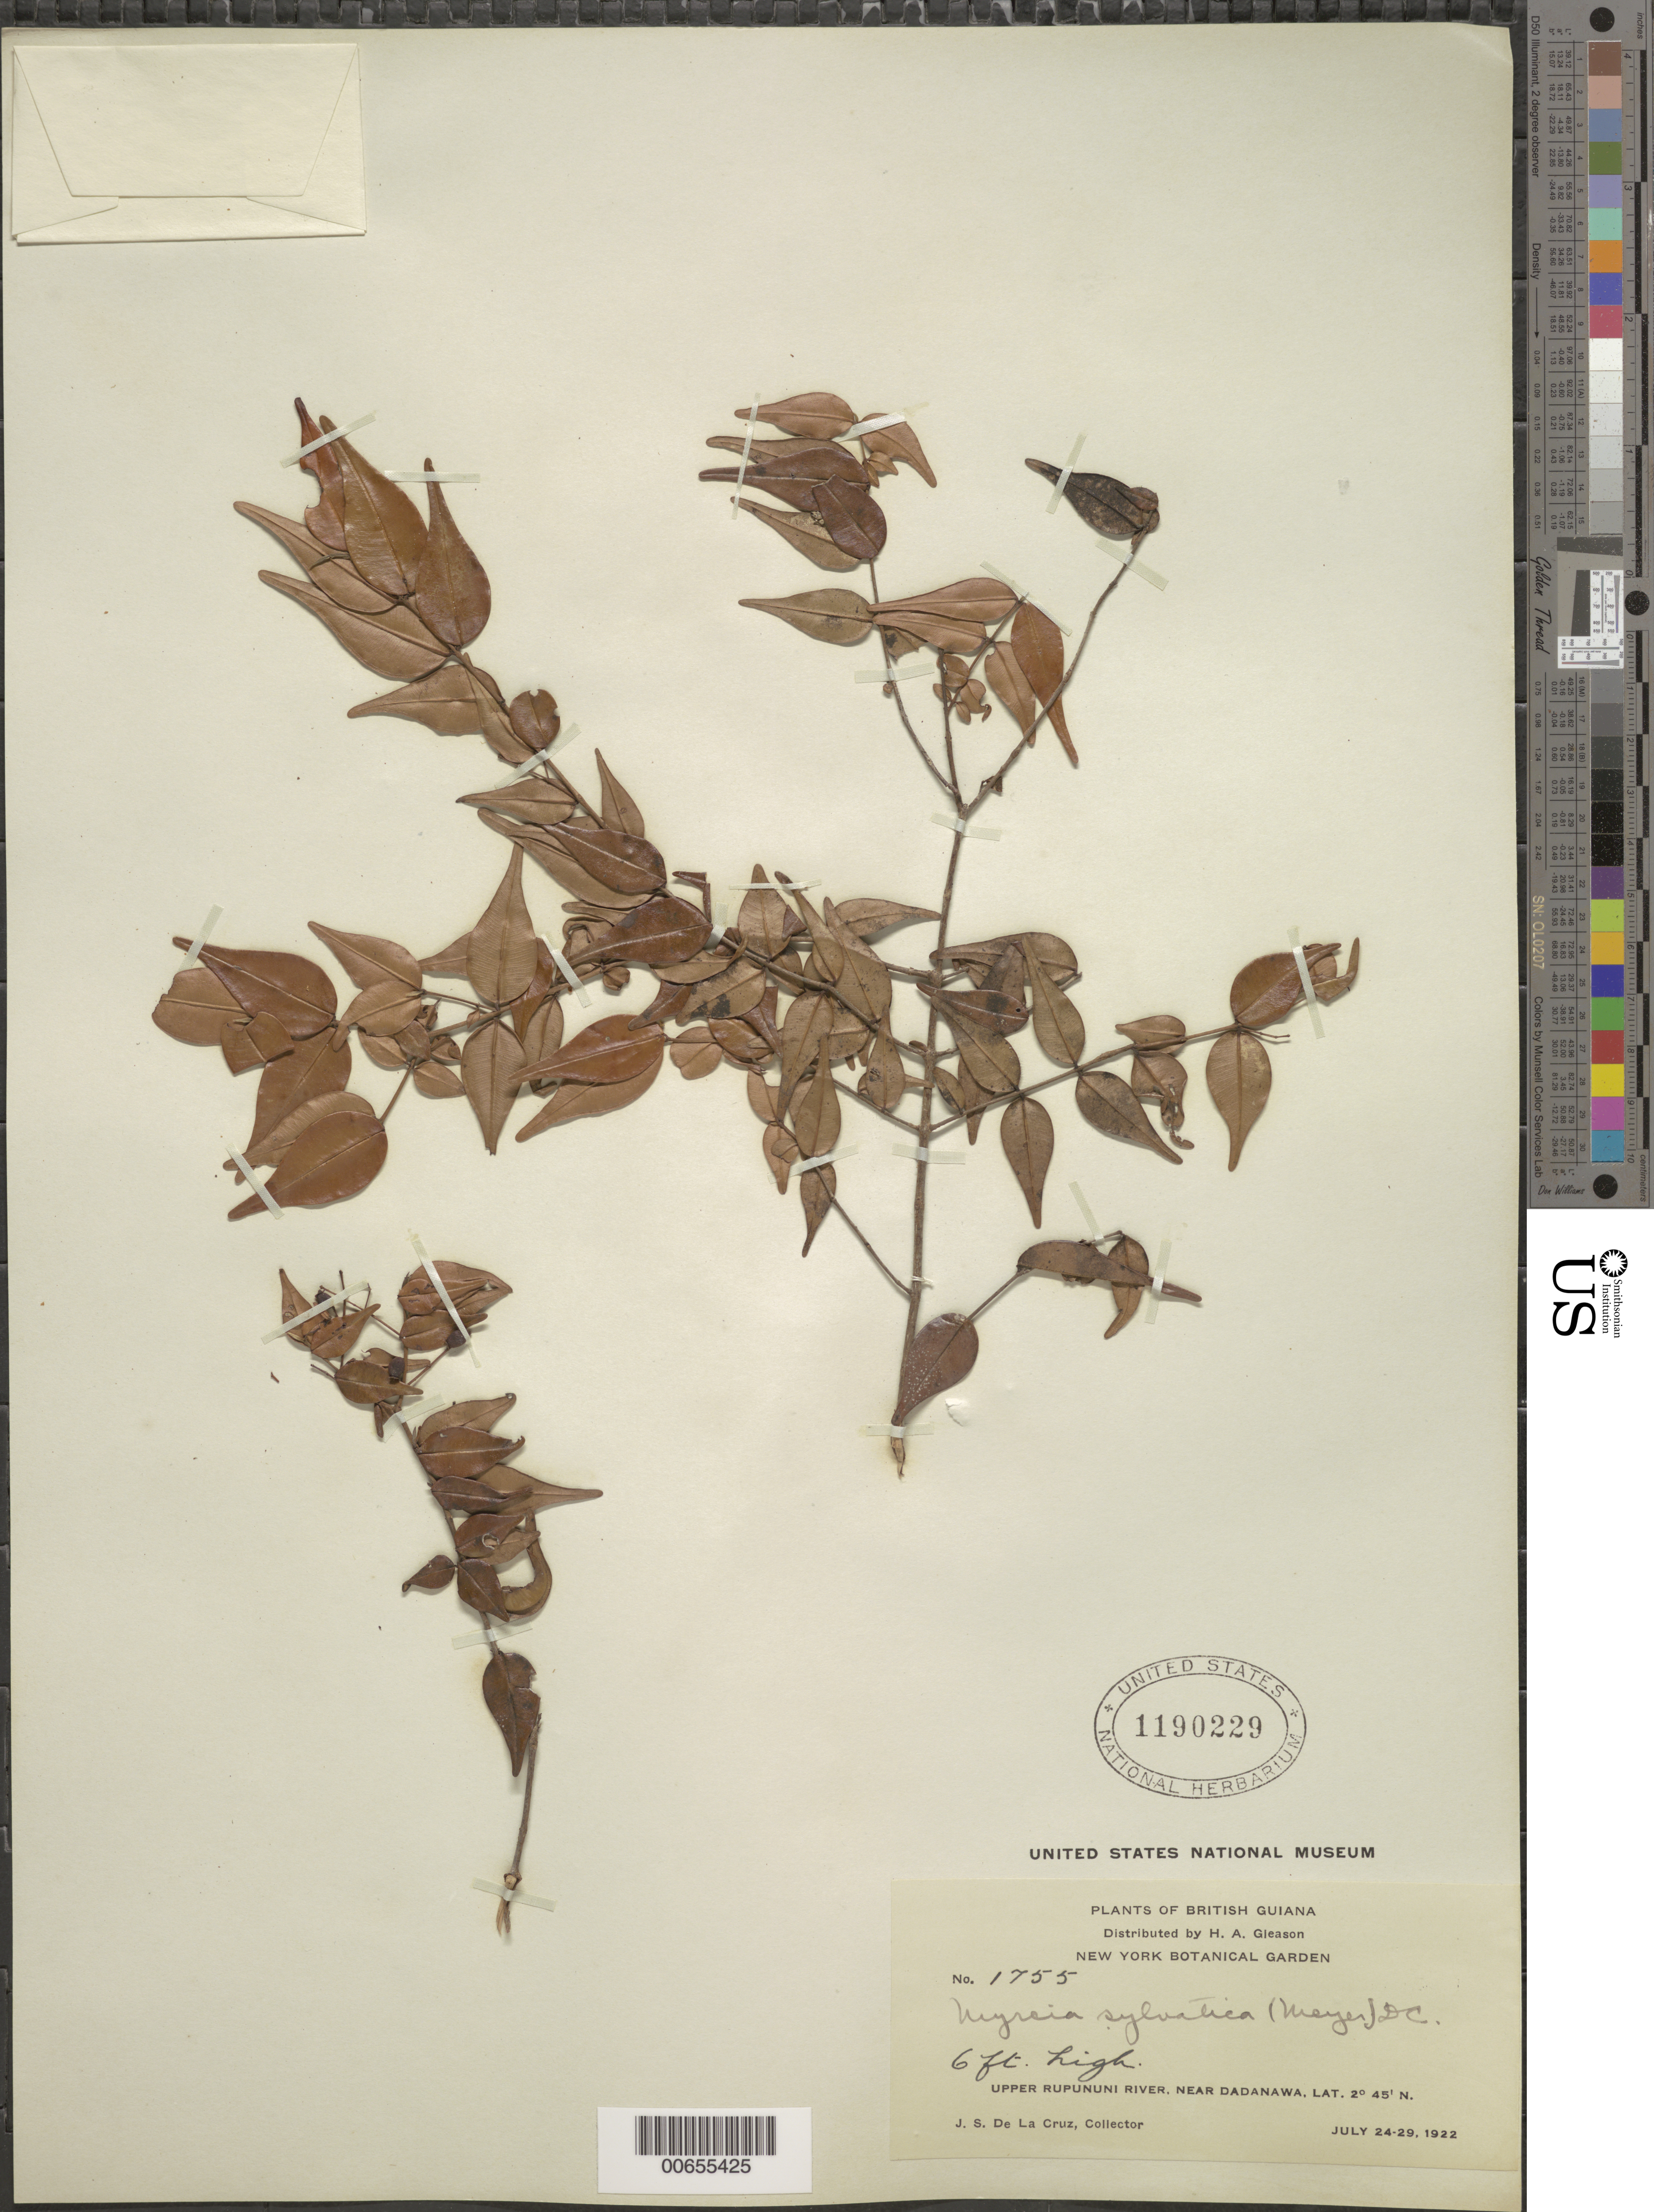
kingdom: Plantae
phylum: Tracheophyta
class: Magnoliopsida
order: Myrtales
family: Myrtaceae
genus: Myrcia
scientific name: Myrcia sylvatica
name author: (G. Mey.) DC.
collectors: J. S. de la Cruz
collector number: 1755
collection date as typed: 24-Jul-22 to 29-Jul-22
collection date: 1922-07-24/1922-07-29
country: Guyana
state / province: U. Takutu-U. Essequibo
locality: Dadanawa, near, upper Rupununi R.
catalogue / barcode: US 1190229